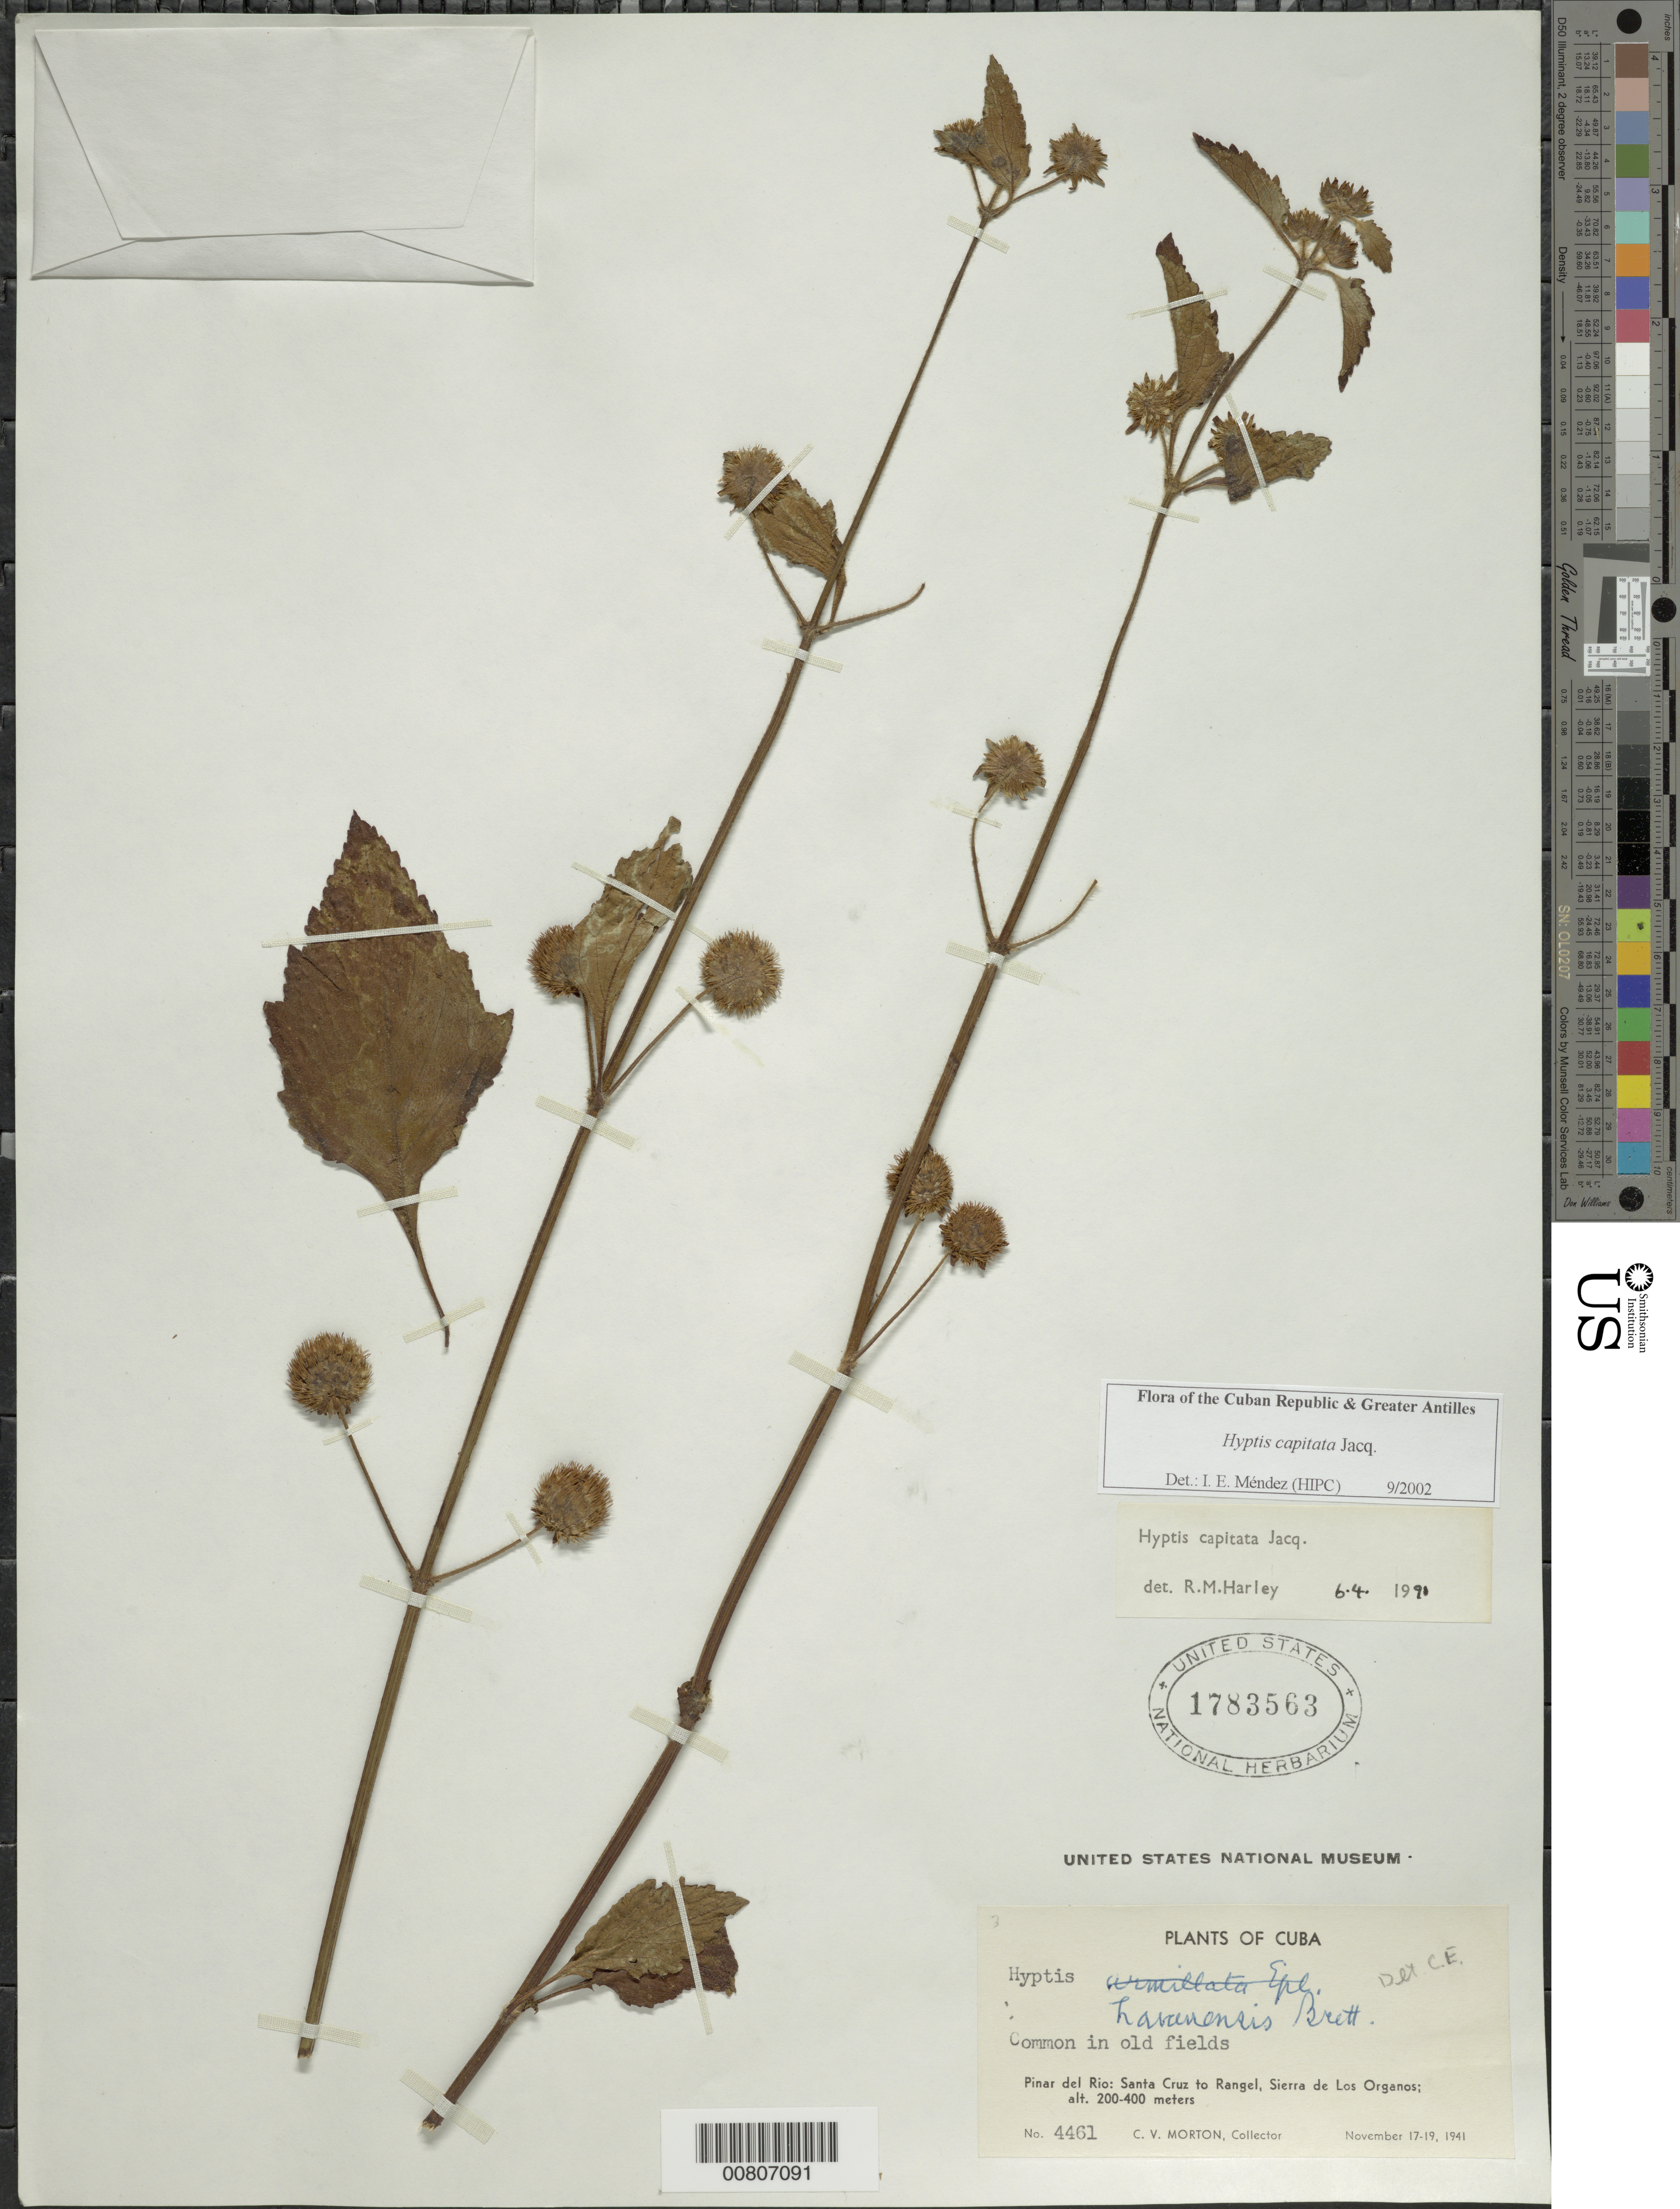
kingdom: Plantae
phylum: Tracheophyta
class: Magnoliopsida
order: Lamiales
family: Lamiaceae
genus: Hyptis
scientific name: Hyptis capitata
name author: Jacq.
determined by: Méndez, Isidro E., (HIPC)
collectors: C. V. Morton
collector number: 4461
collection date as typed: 17 Nov 1941 to 19 Nov 1941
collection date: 1941-11-17/1941-11-19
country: Cuba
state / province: Pinar del Rio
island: Cuba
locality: Santa Cruz to Rangel, Sierra de Los Organos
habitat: In old fields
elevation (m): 200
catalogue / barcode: US 1783563